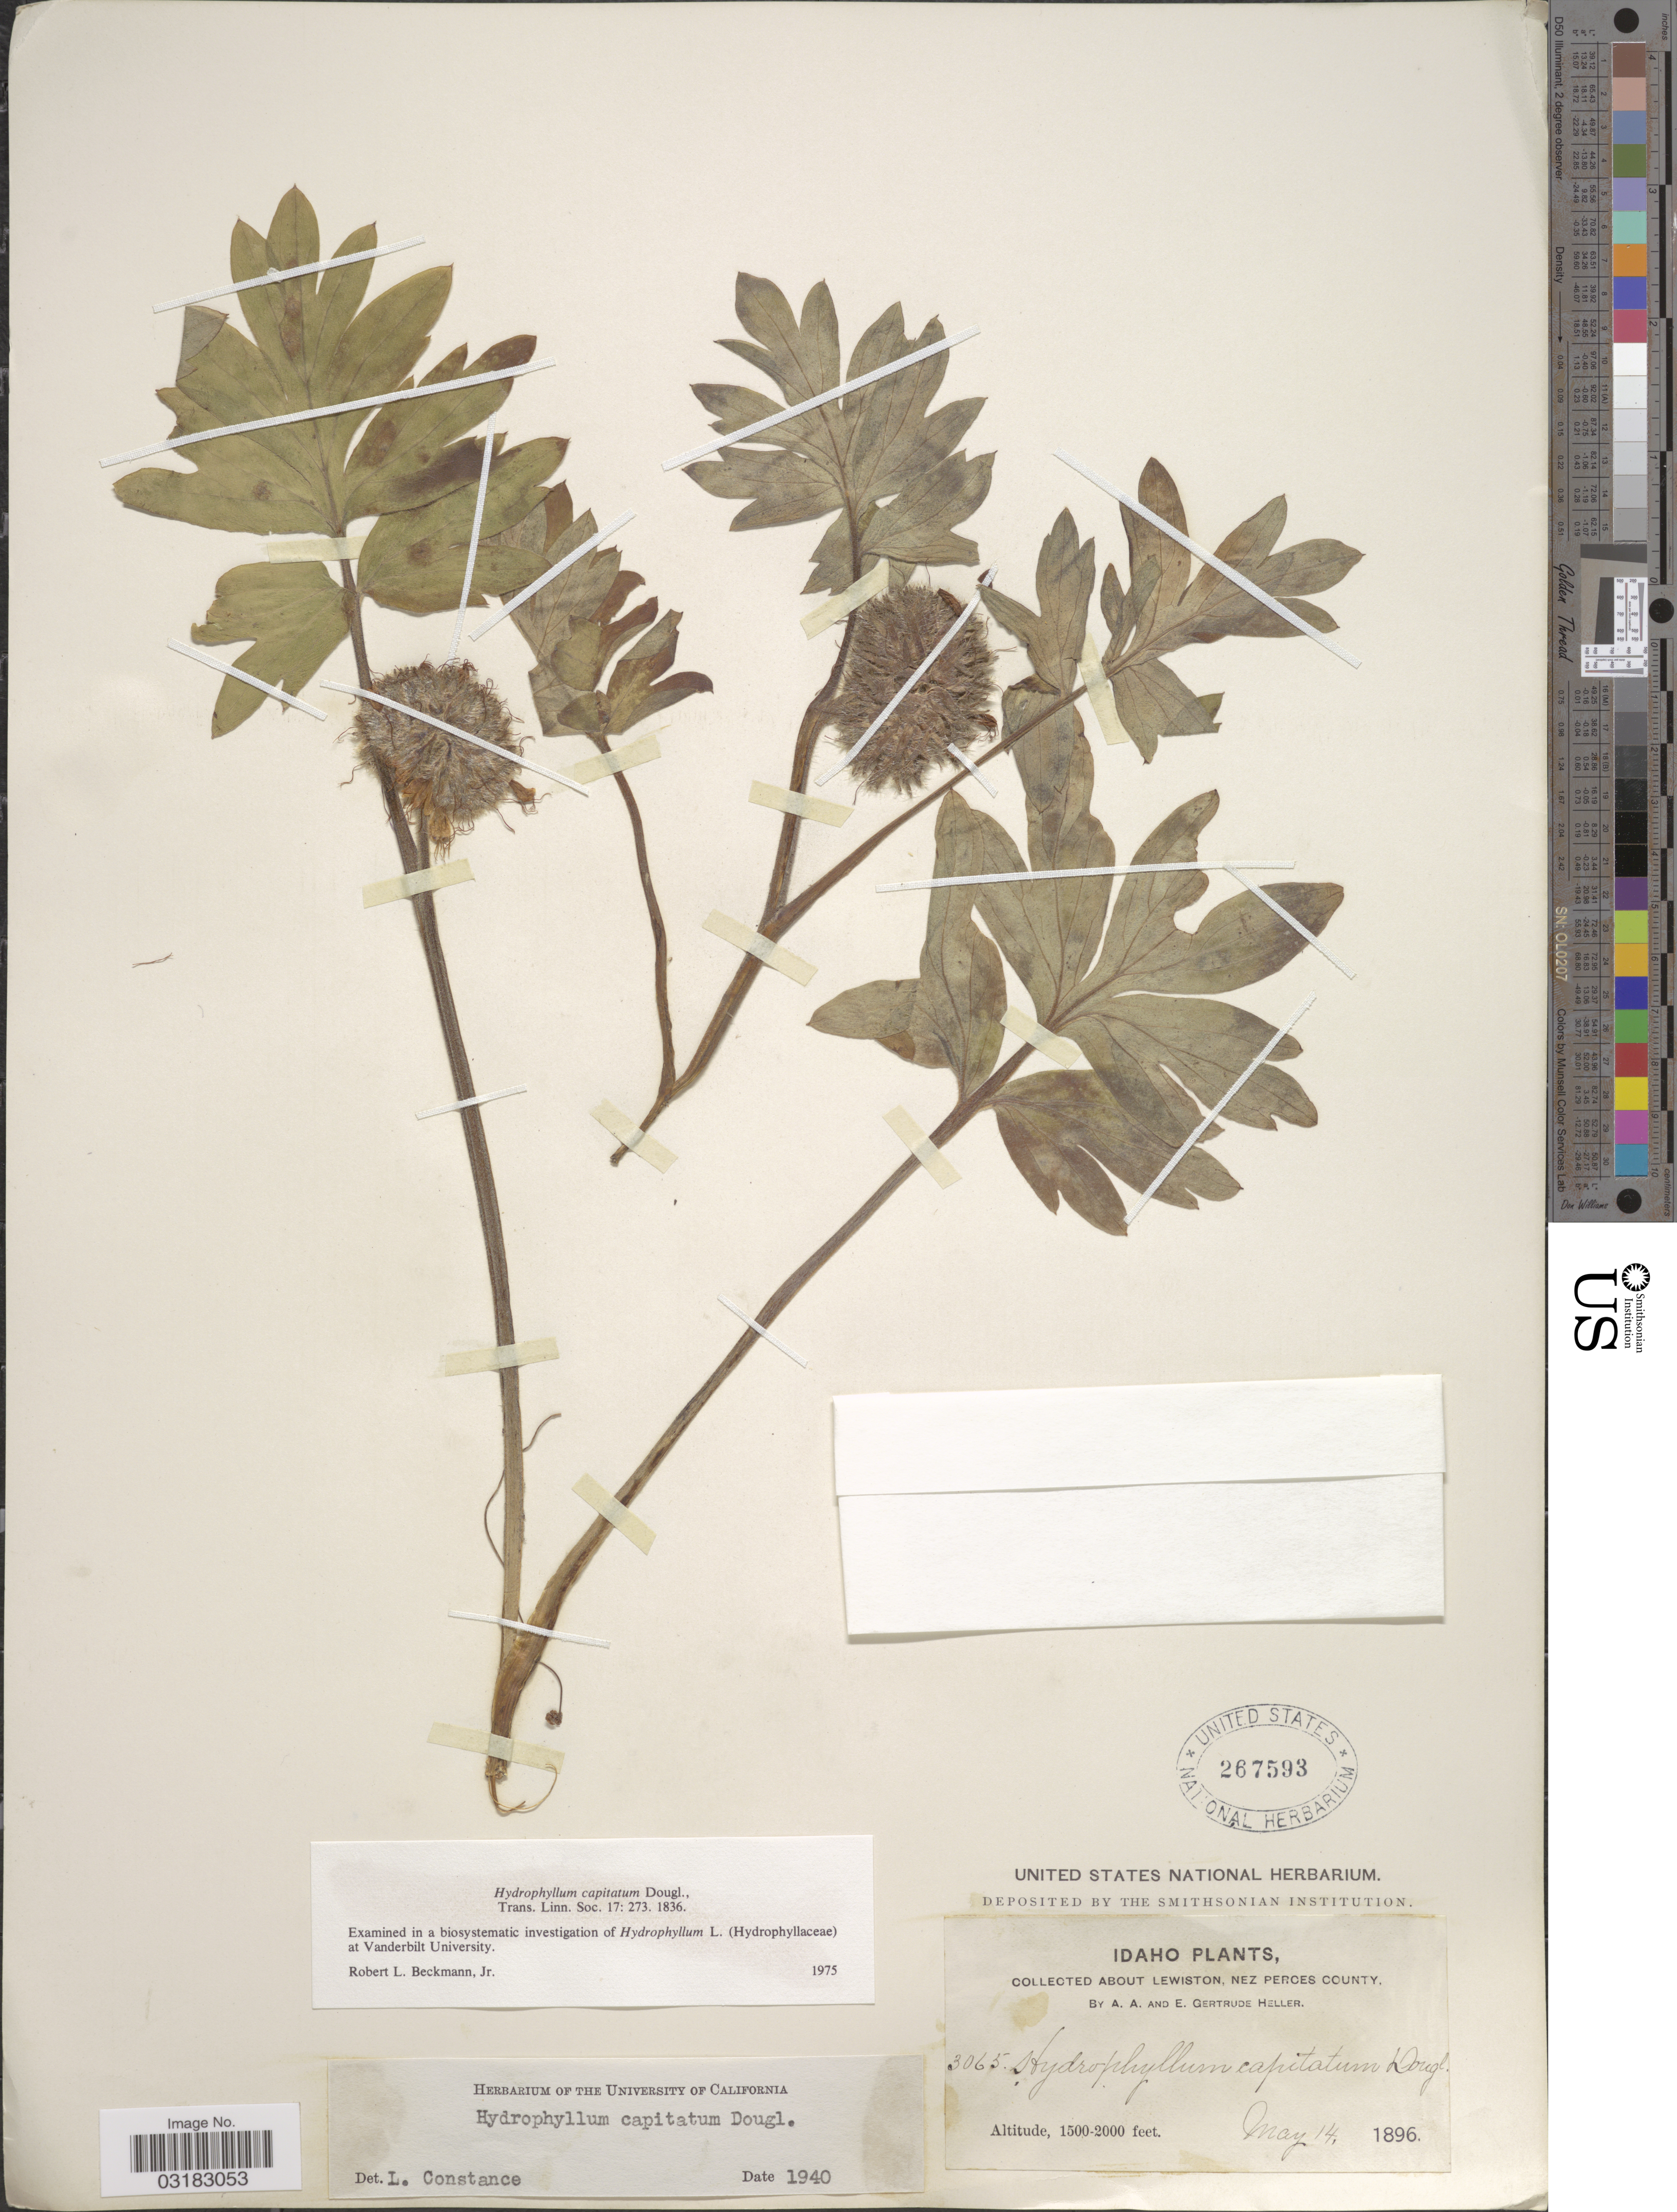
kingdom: Plantae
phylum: Tracheophyta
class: Magnoliopsida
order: Boraginales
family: Hydrophyllaceae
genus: Hydrophyllum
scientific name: Hydrophyllum capitatum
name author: Douglas ex Benth.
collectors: A. A. Heller & E. G. Heller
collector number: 3065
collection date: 1896-05-14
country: United States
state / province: Idaho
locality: About Lewiston, Nez Perces County.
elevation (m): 457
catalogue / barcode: US 267593